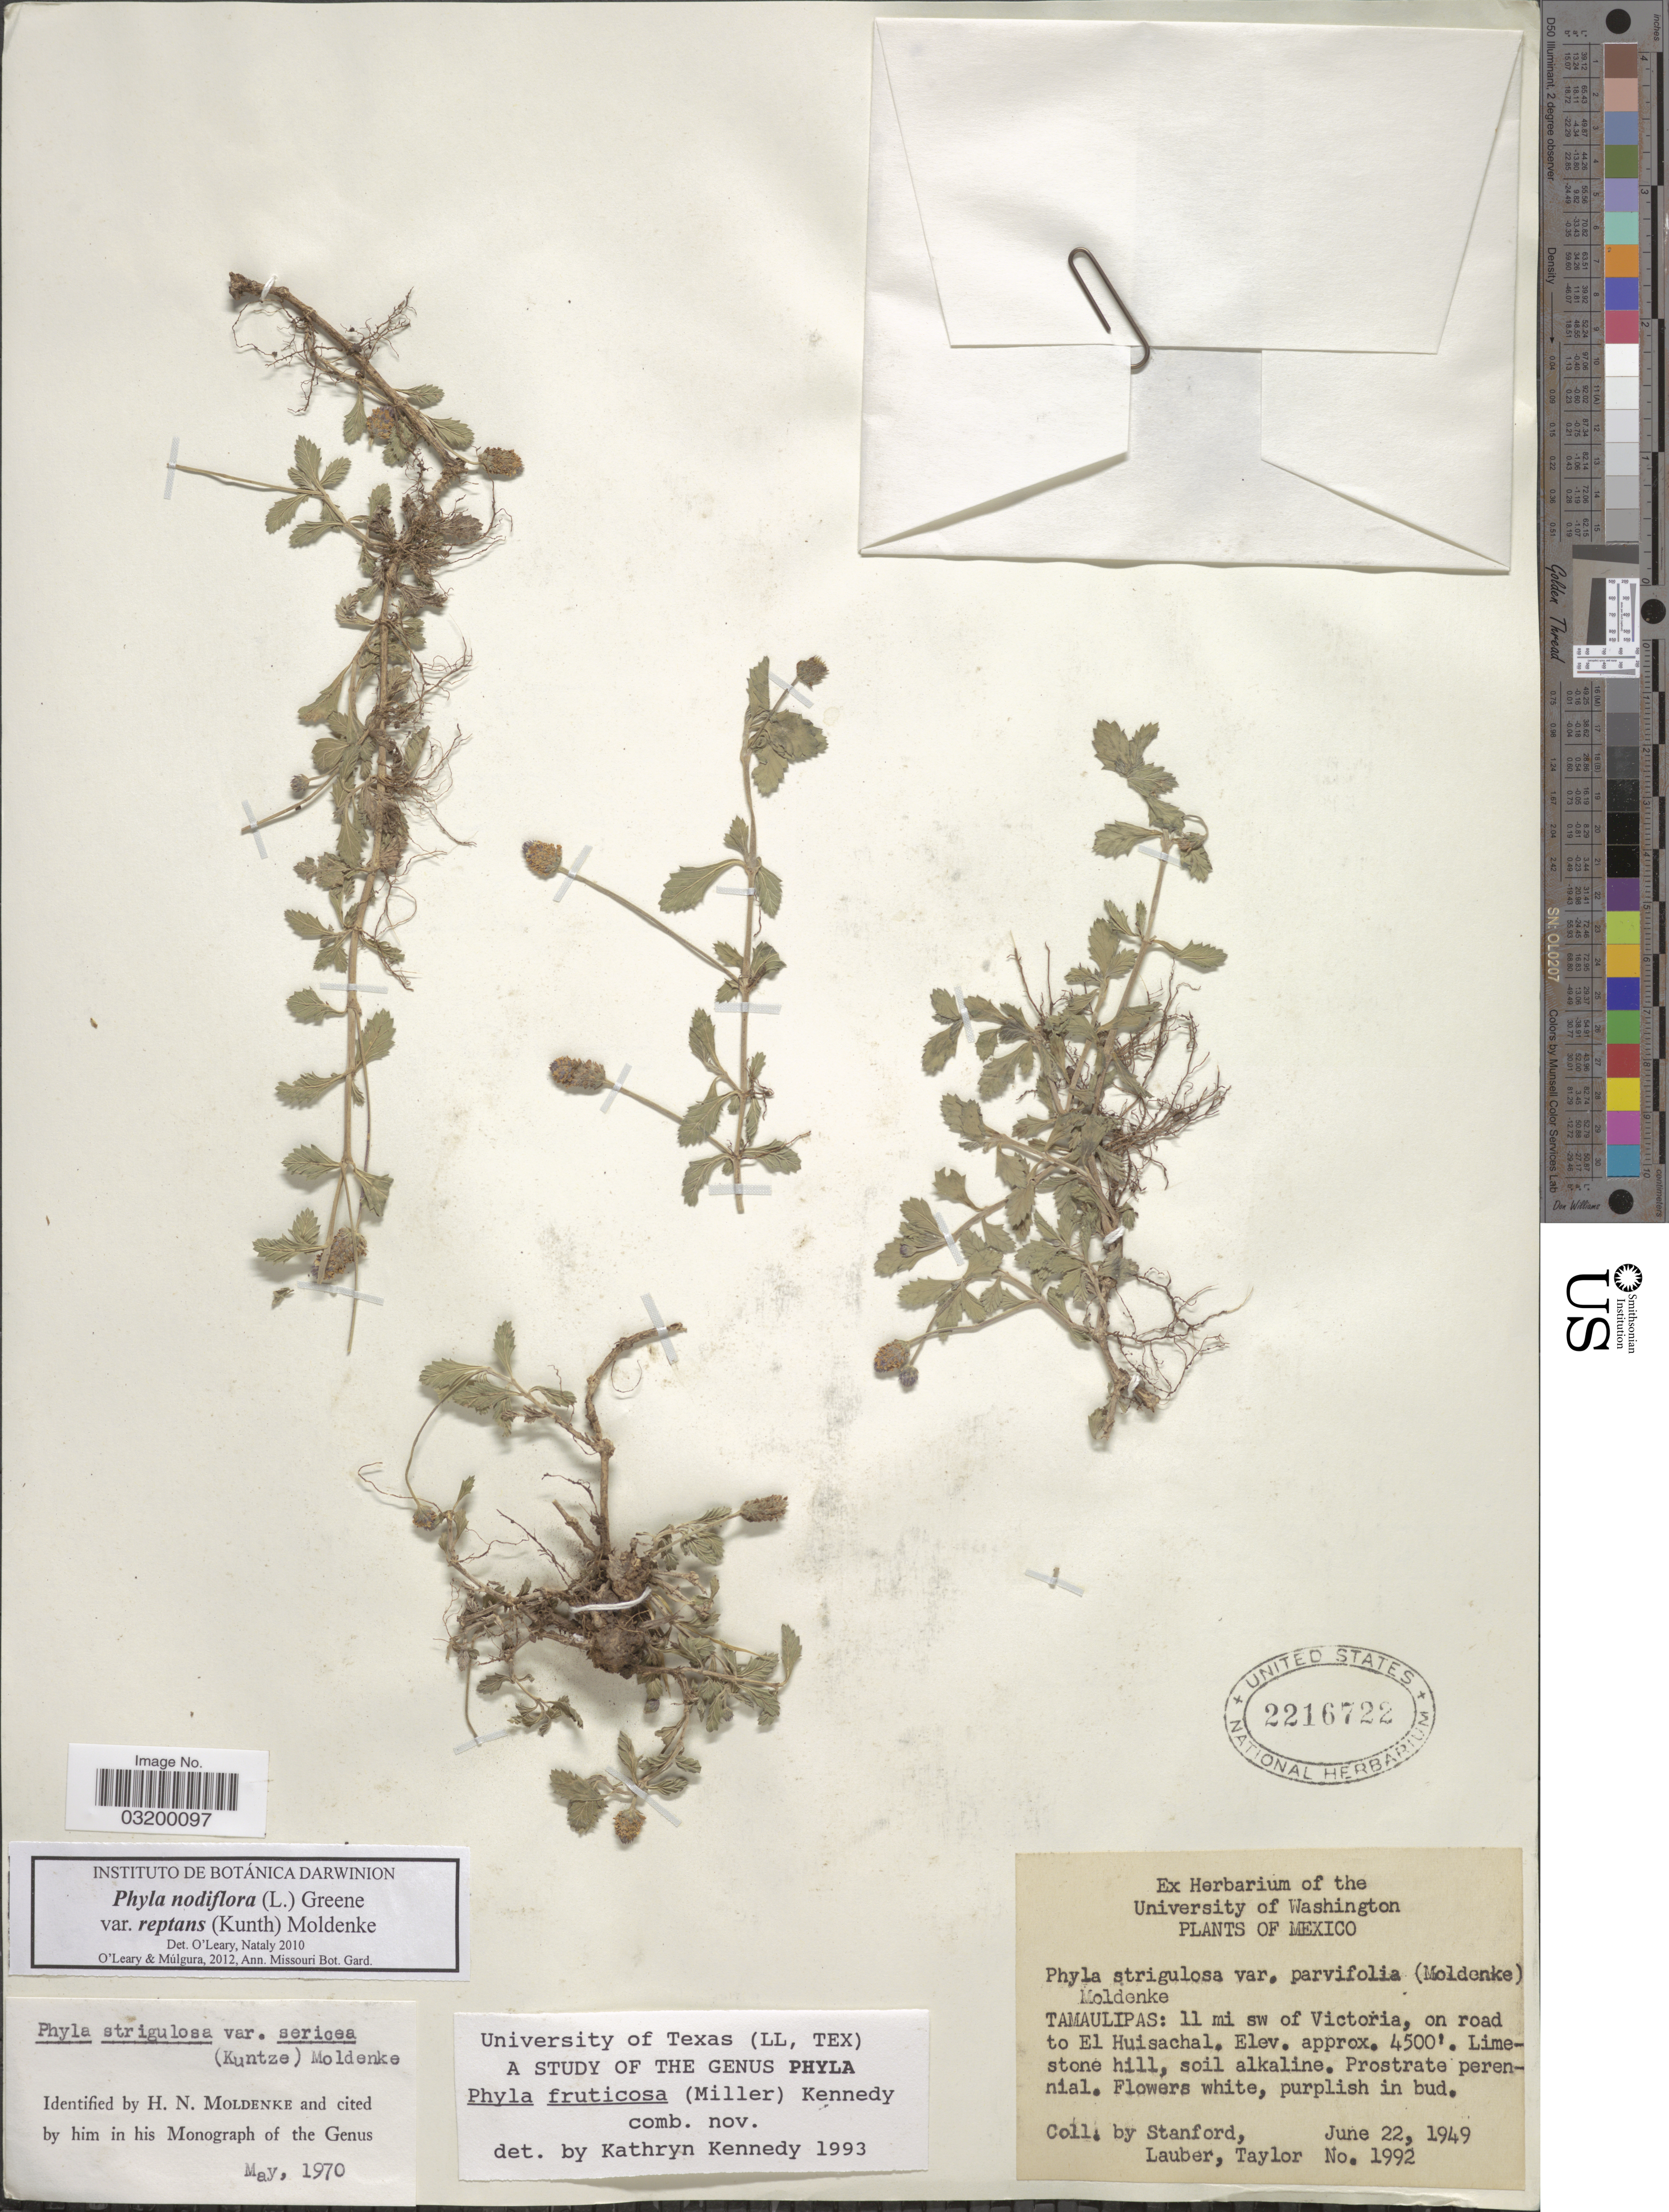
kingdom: Plantae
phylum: Tracheophyta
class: Magnoliopsida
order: Lamiales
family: Verbenaceae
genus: Phyla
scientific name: Phyla nodiflora var. reptans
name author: (Kunth) Moldenke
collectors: -. Stanford, Lauber, -- & -. Taylor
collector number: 1992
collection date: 1949-06-22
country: Mexico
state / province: Tamaulipas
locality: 11 mi sw of Victoria, on road to El Huisachal.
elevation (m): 1372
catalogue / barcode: US 2216722